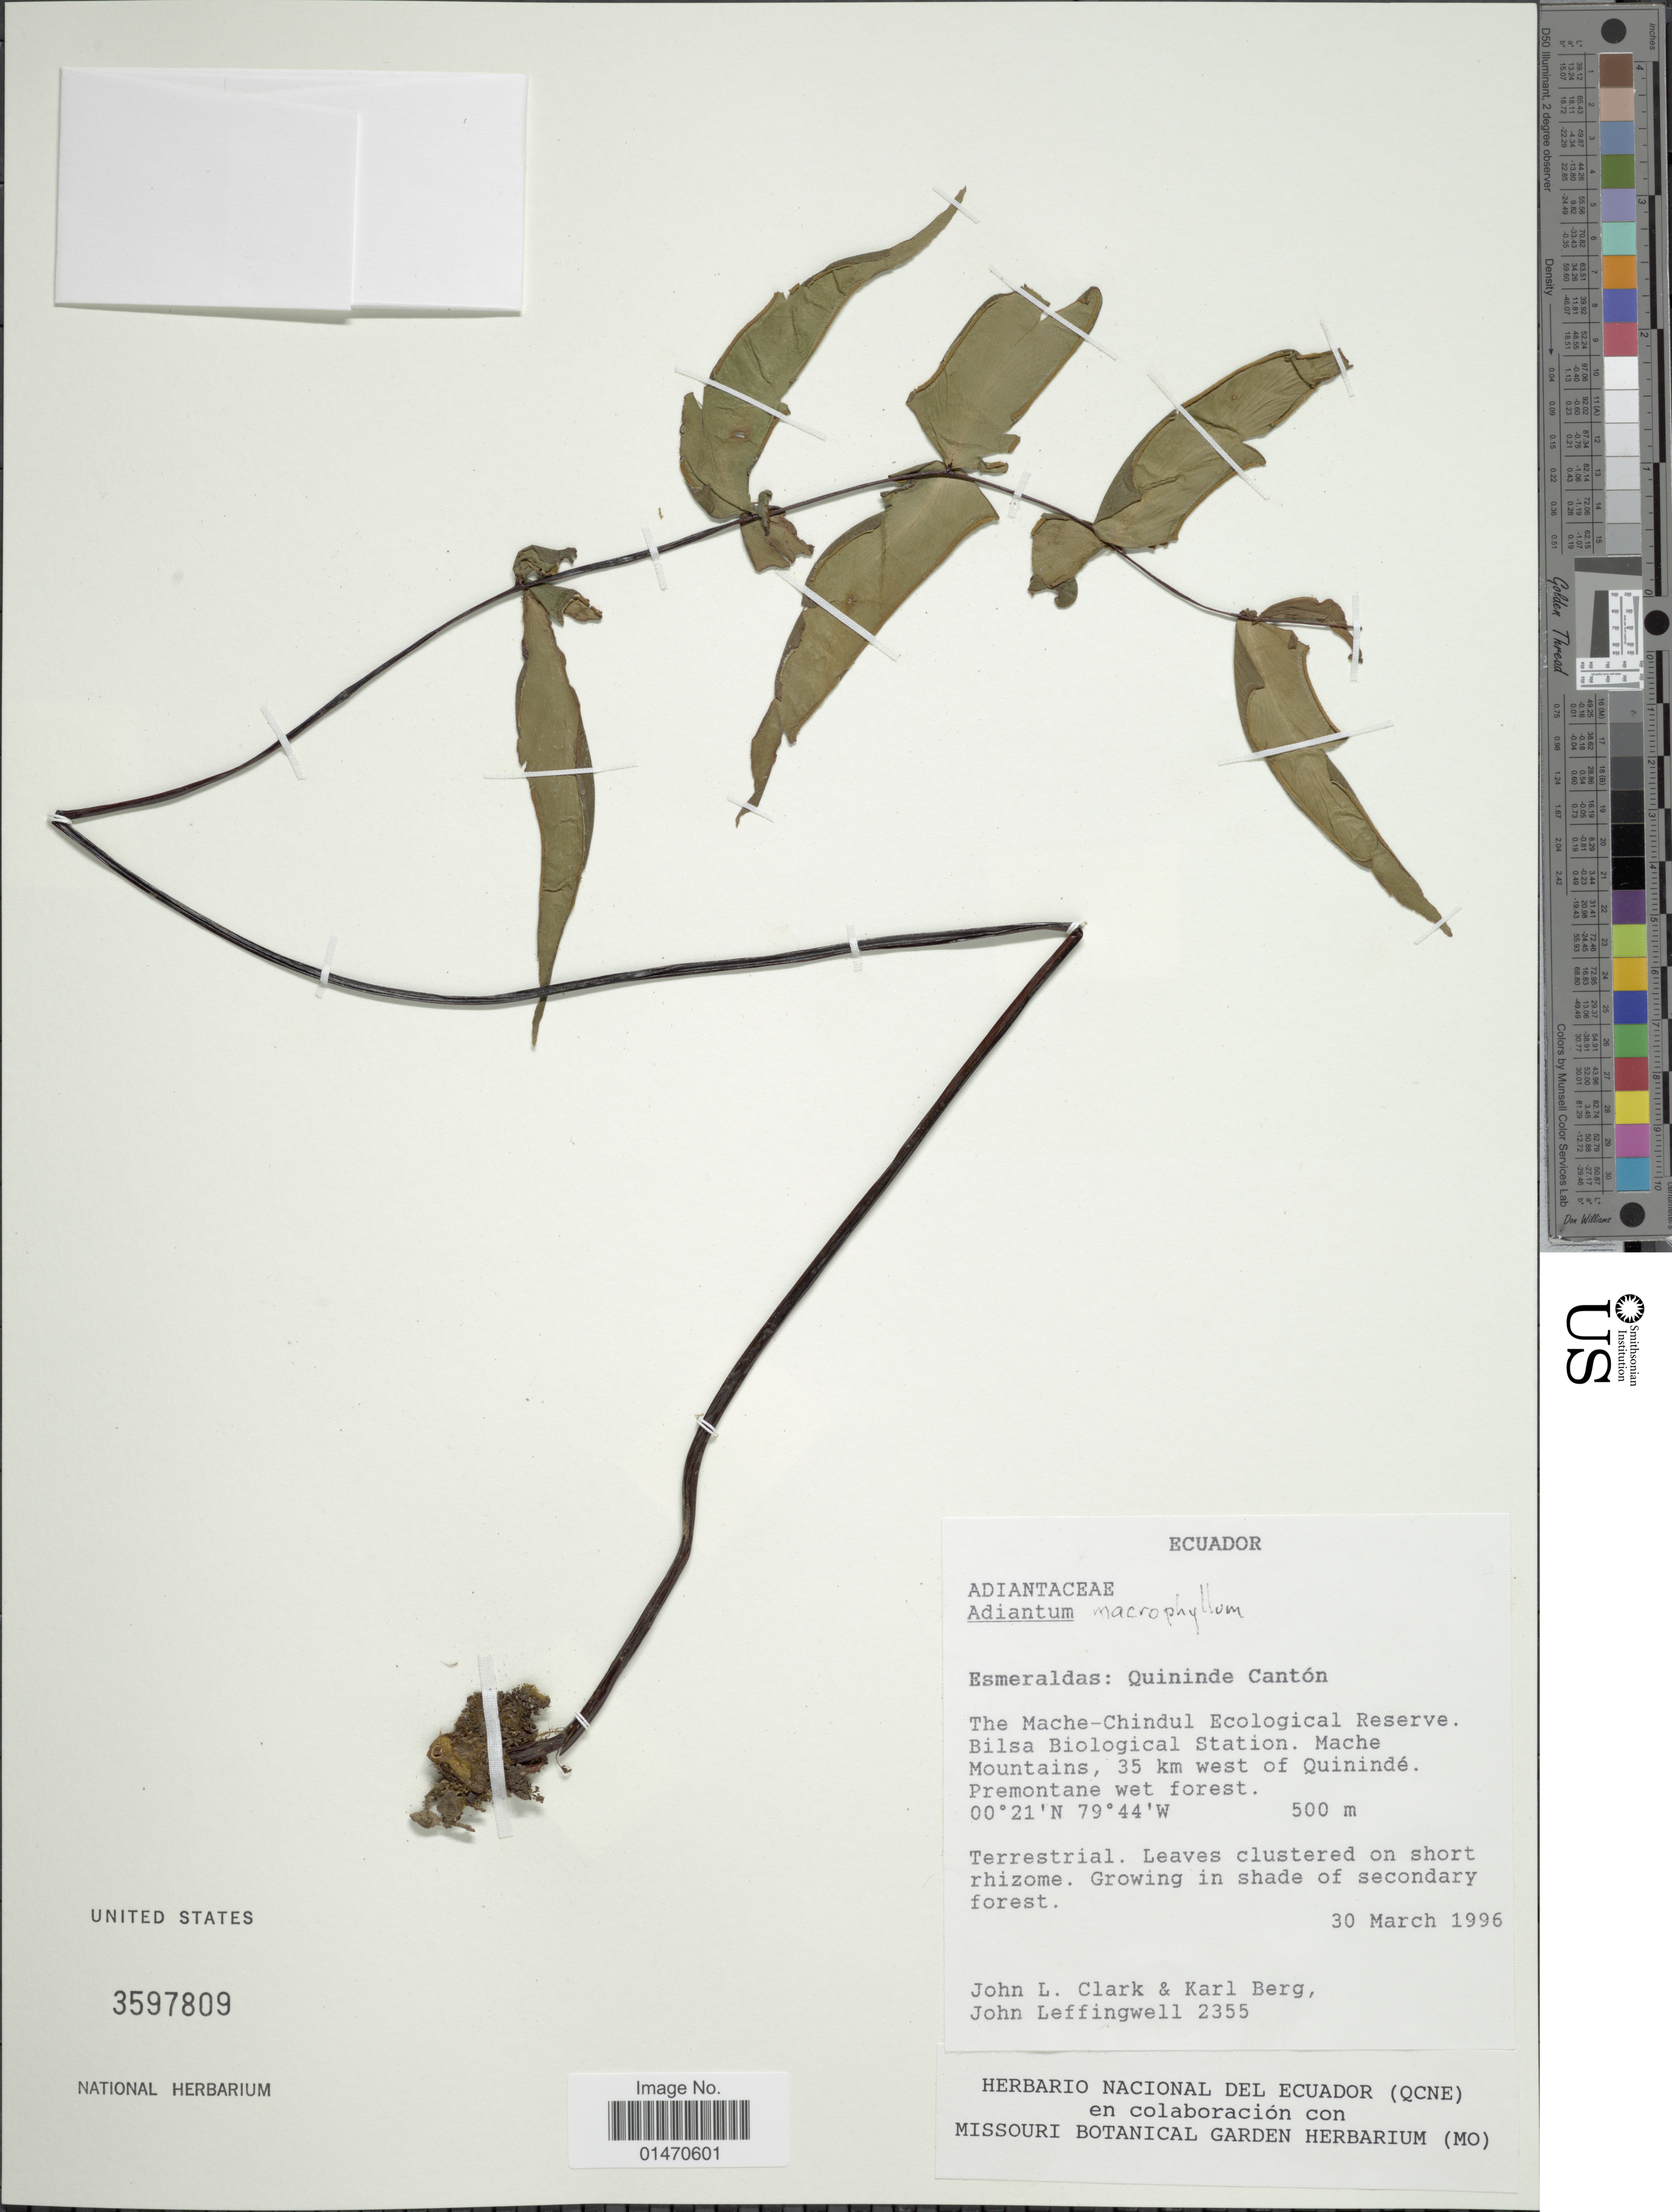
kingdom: Plantae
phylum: Tracheophyta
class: Polypodiopsida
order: Polypodiales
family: Pteridaceae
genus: Adiantum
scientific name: Adiantum macrophyllum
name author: Sw.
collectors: J. L. Clark, K. Berg & J. Leffingwell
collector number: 2355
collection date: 1996-03-30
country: Ecuador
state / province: Esmeraldas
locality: Esmeraldas: Quininde Cantón, The Mache-Chindul Ecological Reserve, Bilsa Biological Station, Mache Mountains, 35 km west of Quinindé, premontane wet forest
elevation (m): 500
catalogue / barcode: US 3597809